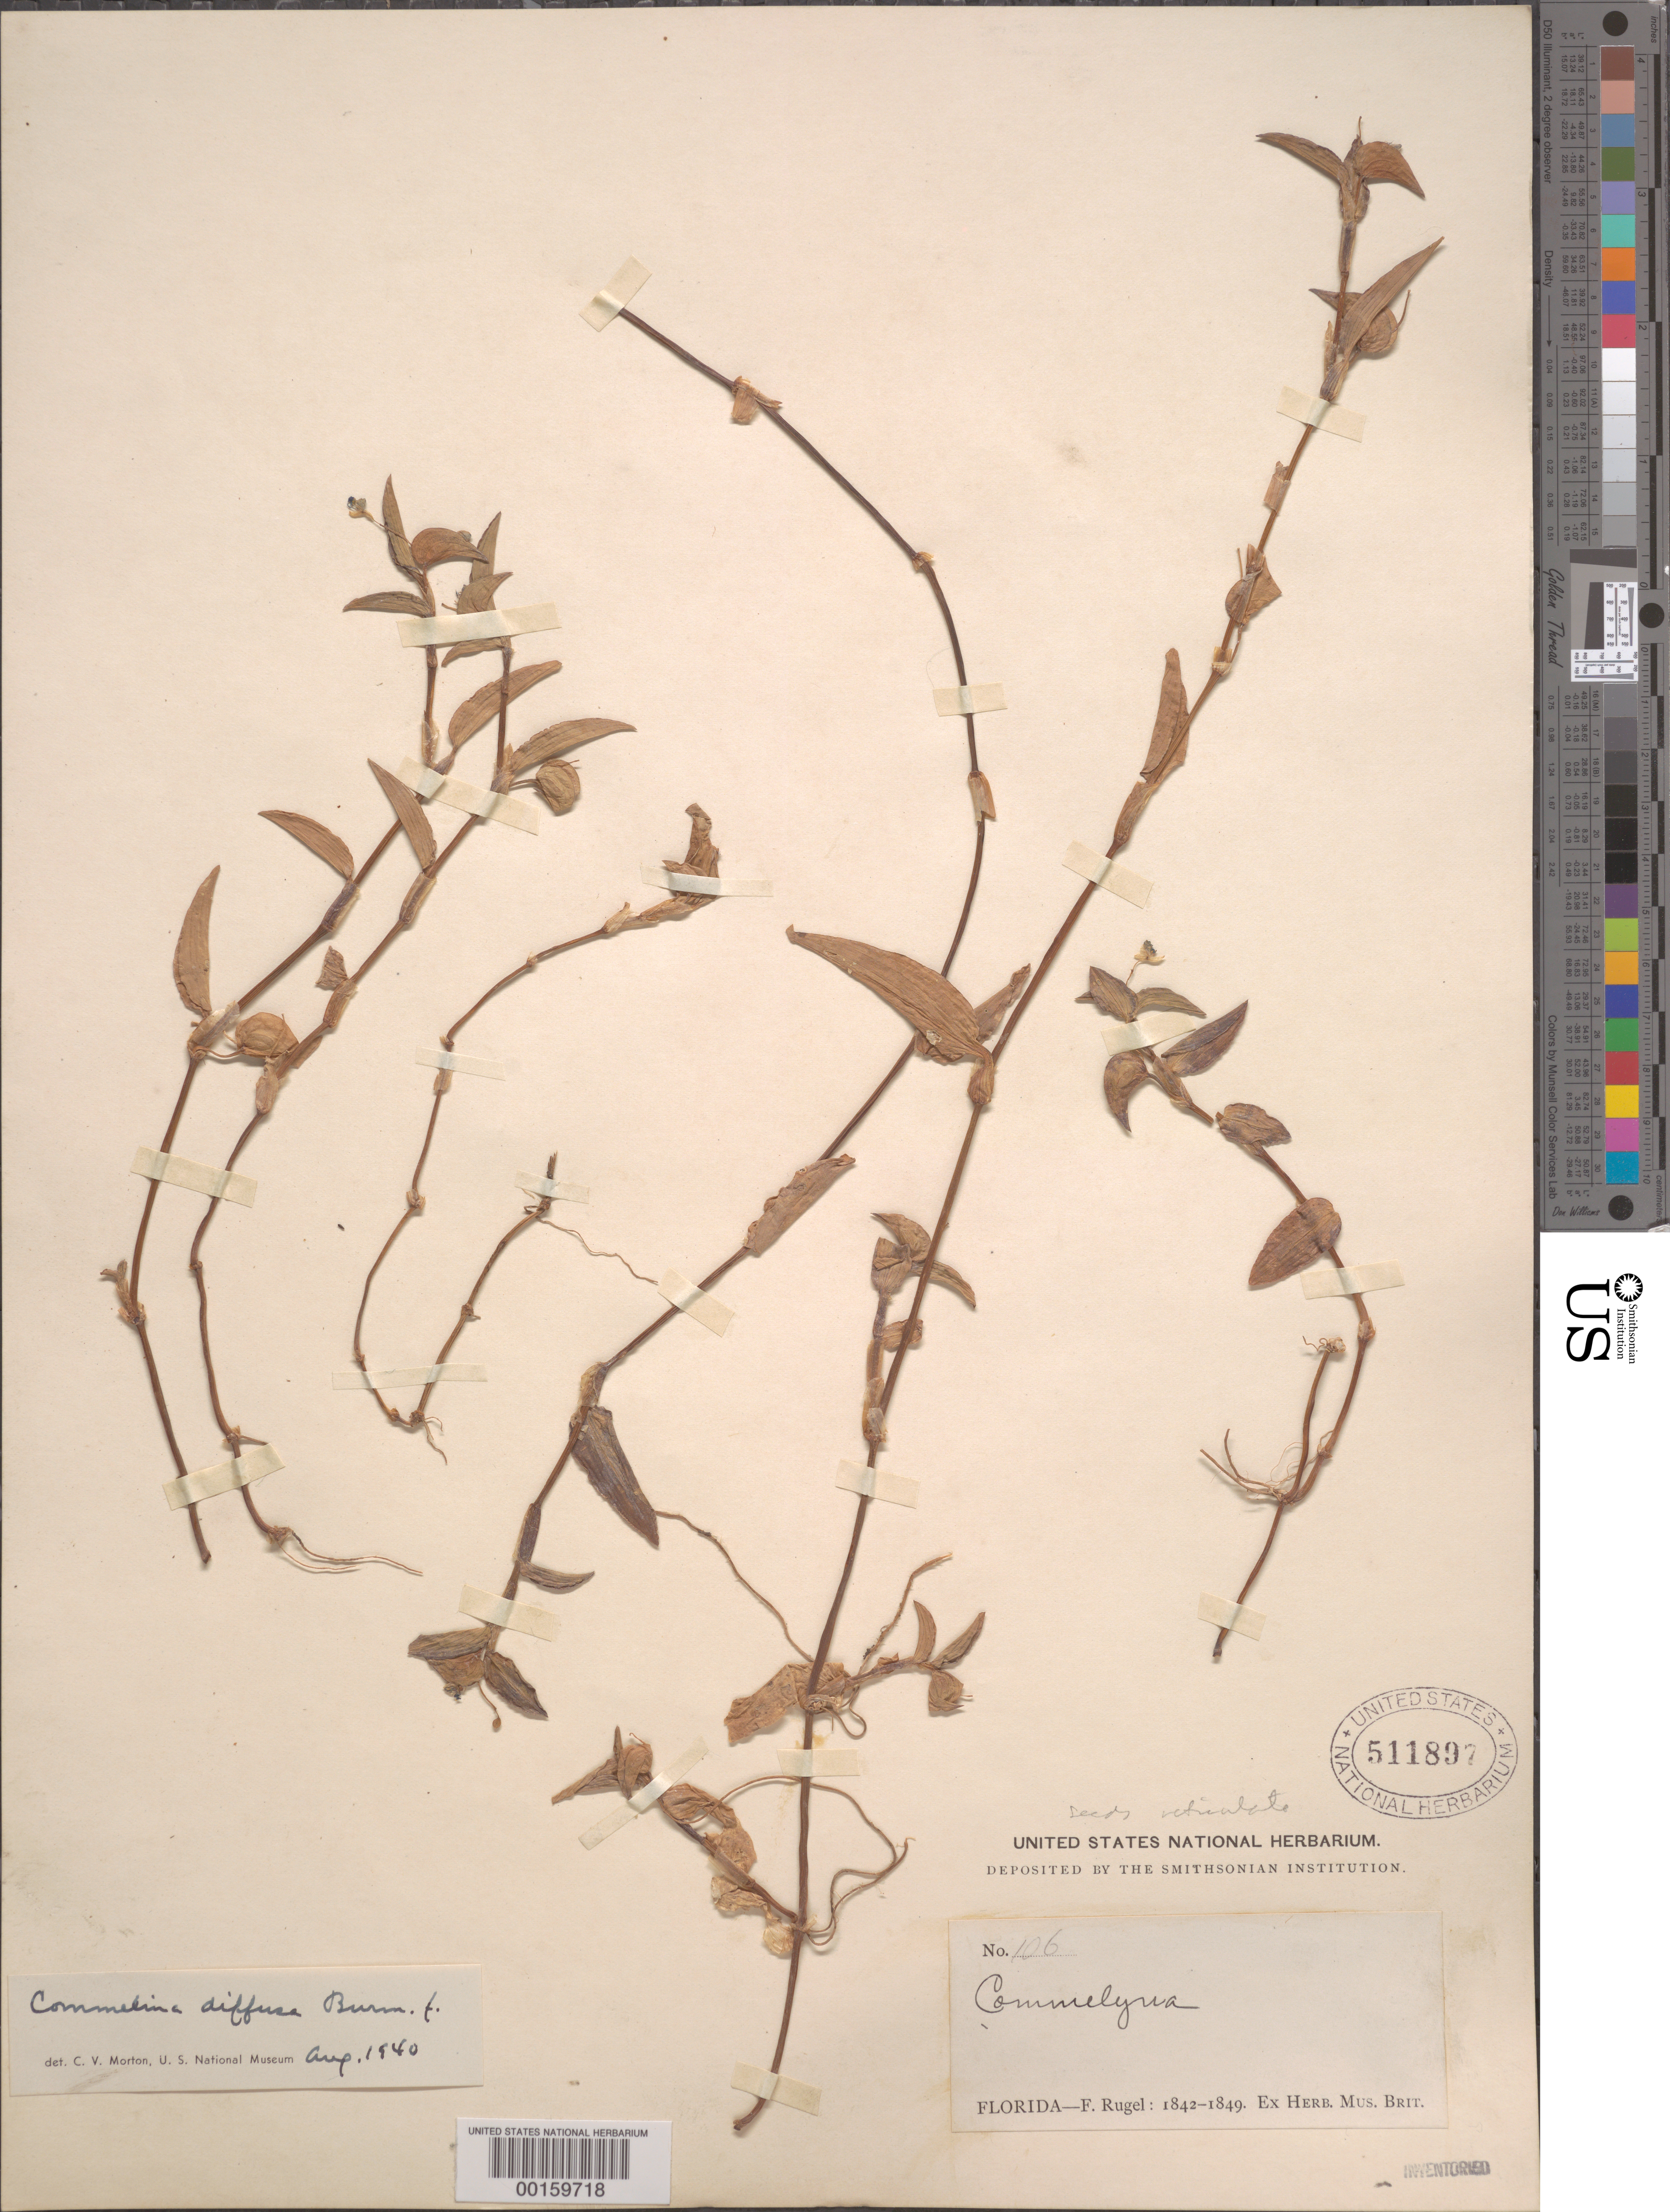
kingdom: Plantae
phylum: Tracheophyta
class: Liliopsida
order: Commelinales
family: Commelinaceae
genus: Commelina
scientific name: Commelina diffusa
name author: Burm. f.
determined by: Morton, C. V.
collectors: F. Rugel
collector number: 106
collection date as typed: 1842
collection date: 1842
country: United States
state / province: Florida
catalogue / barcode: US 511897